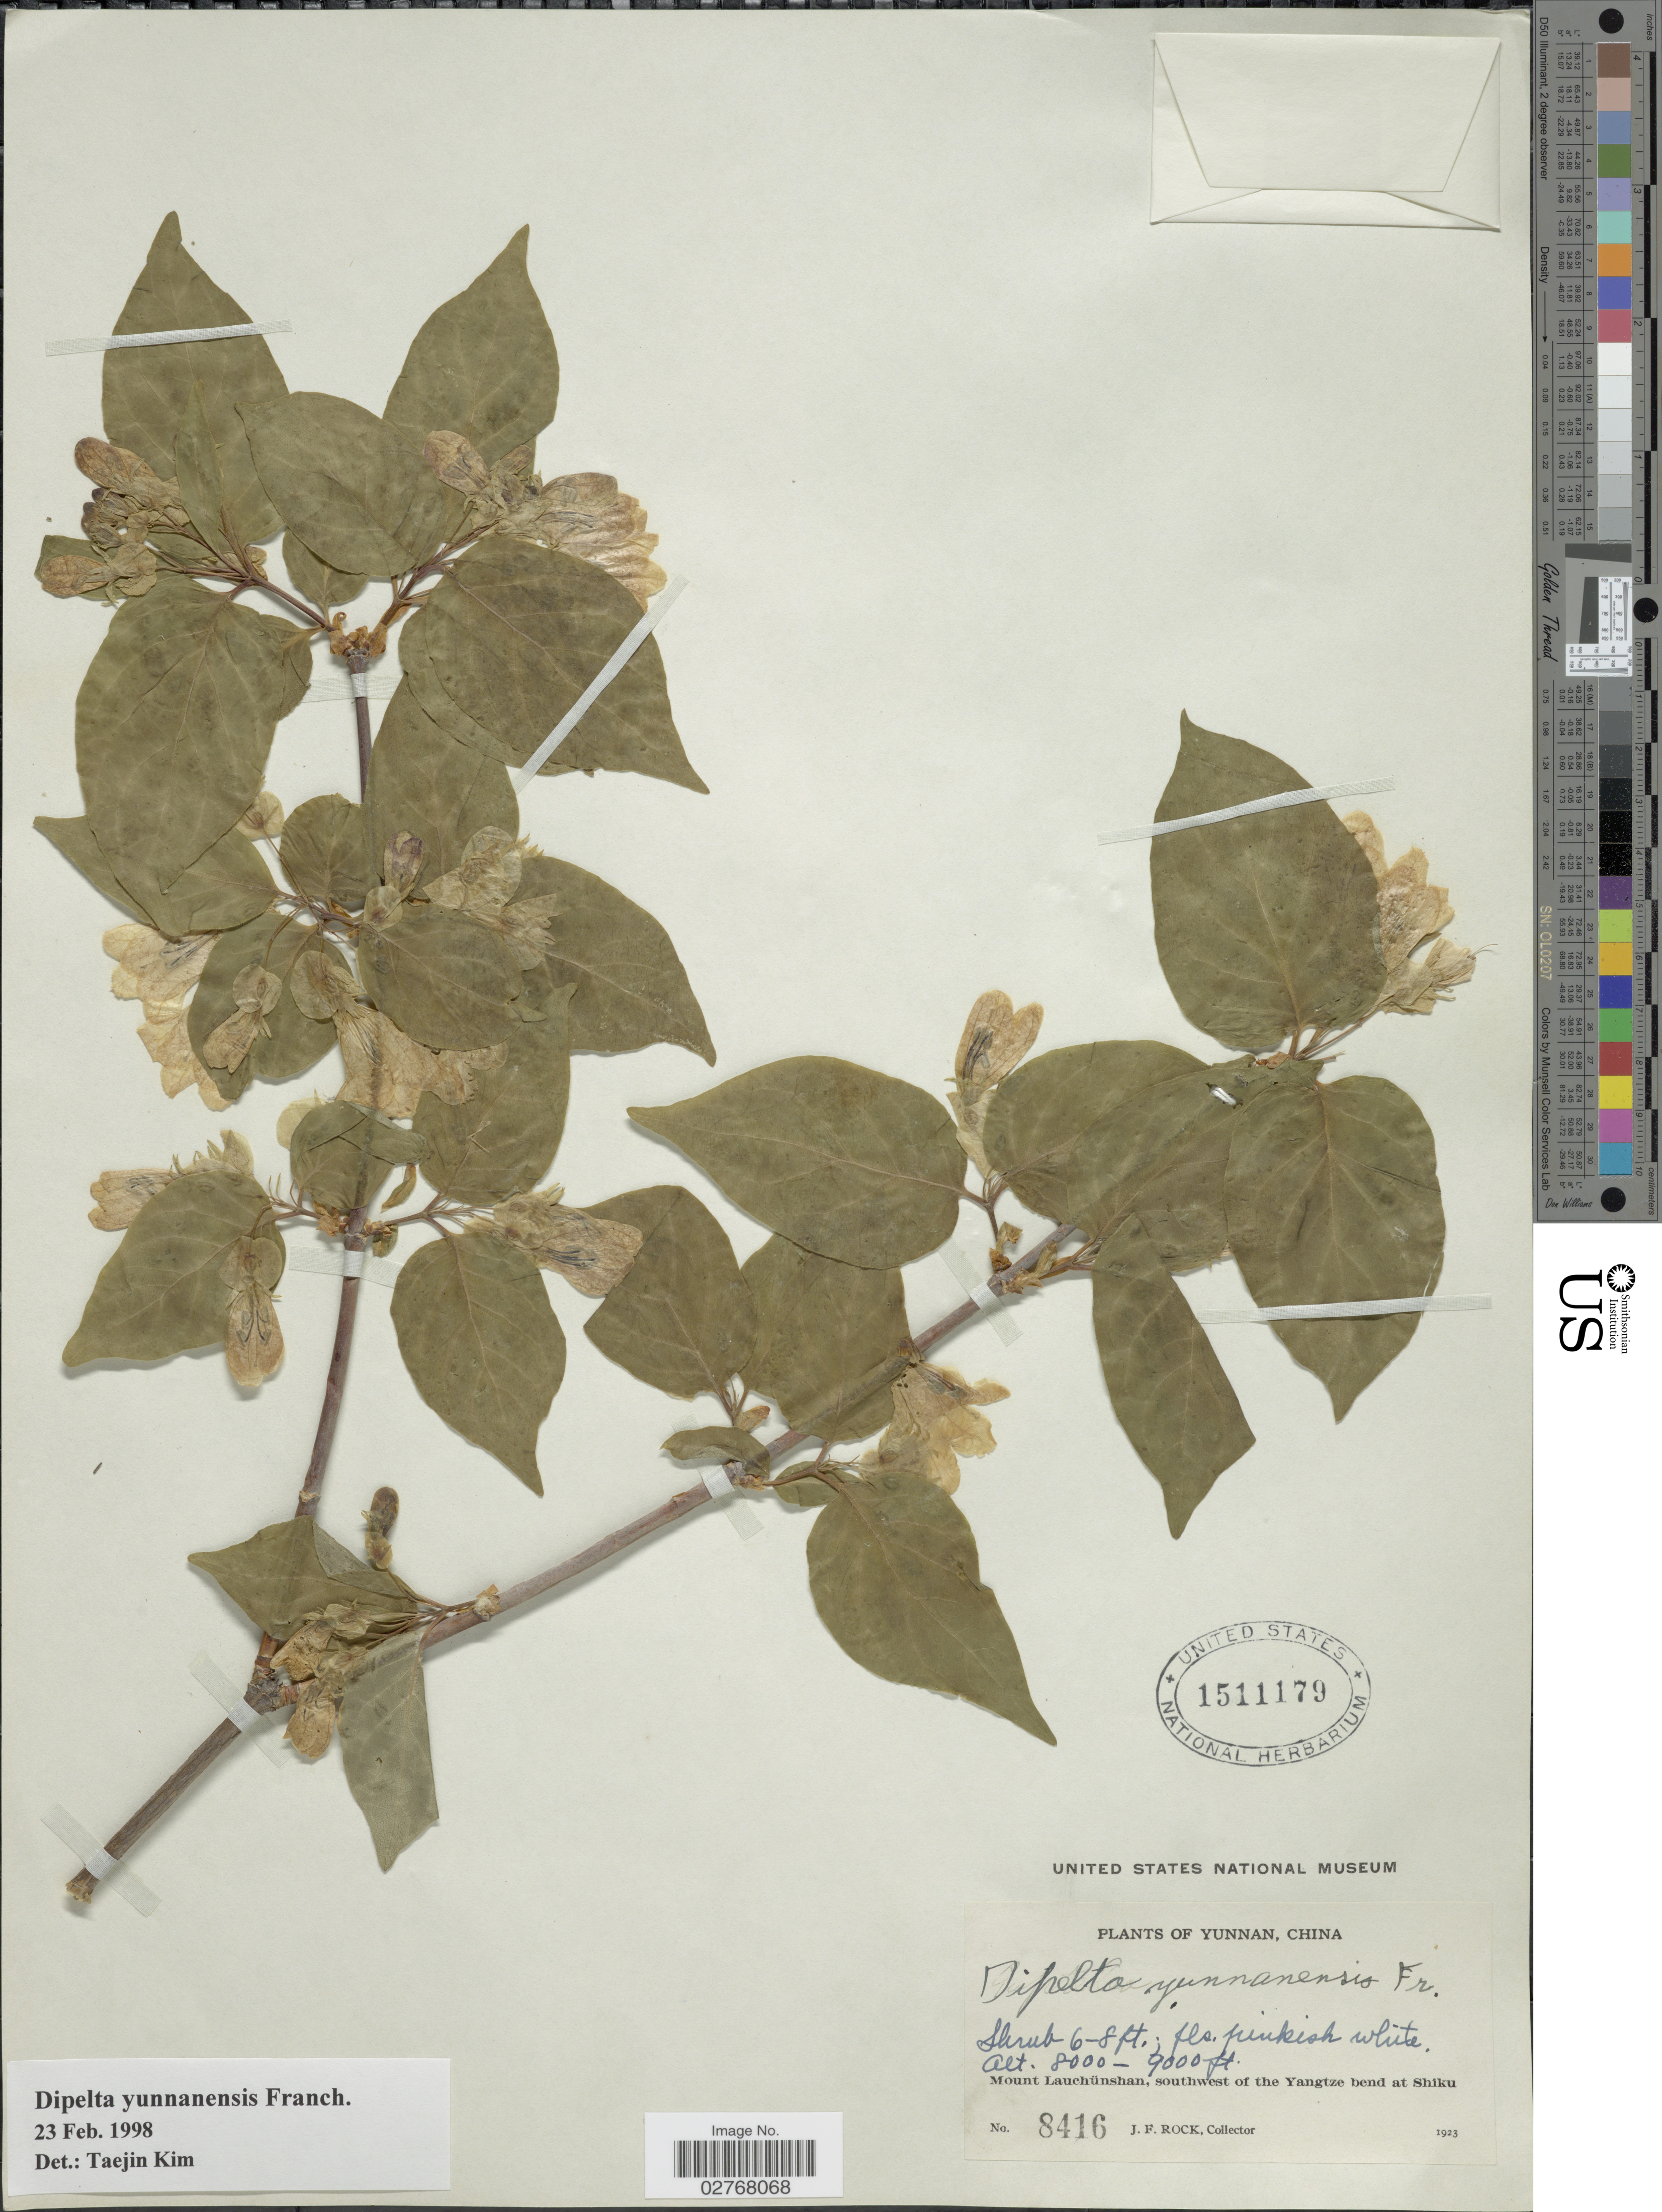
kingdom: Plantae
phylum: Tracheophyta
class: Magnoliopsida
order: Dipsacales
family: Caprifoliaceae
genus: Dipelta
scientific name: Dipelta yunnanensis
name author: Franch.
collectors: J. Rock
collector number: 8416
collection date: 1923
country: China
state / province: Yunnan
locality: Mount Lauchunshan, southwest of the Yangtze bend at Shiku.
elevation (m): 2438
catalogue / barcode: US 1511179